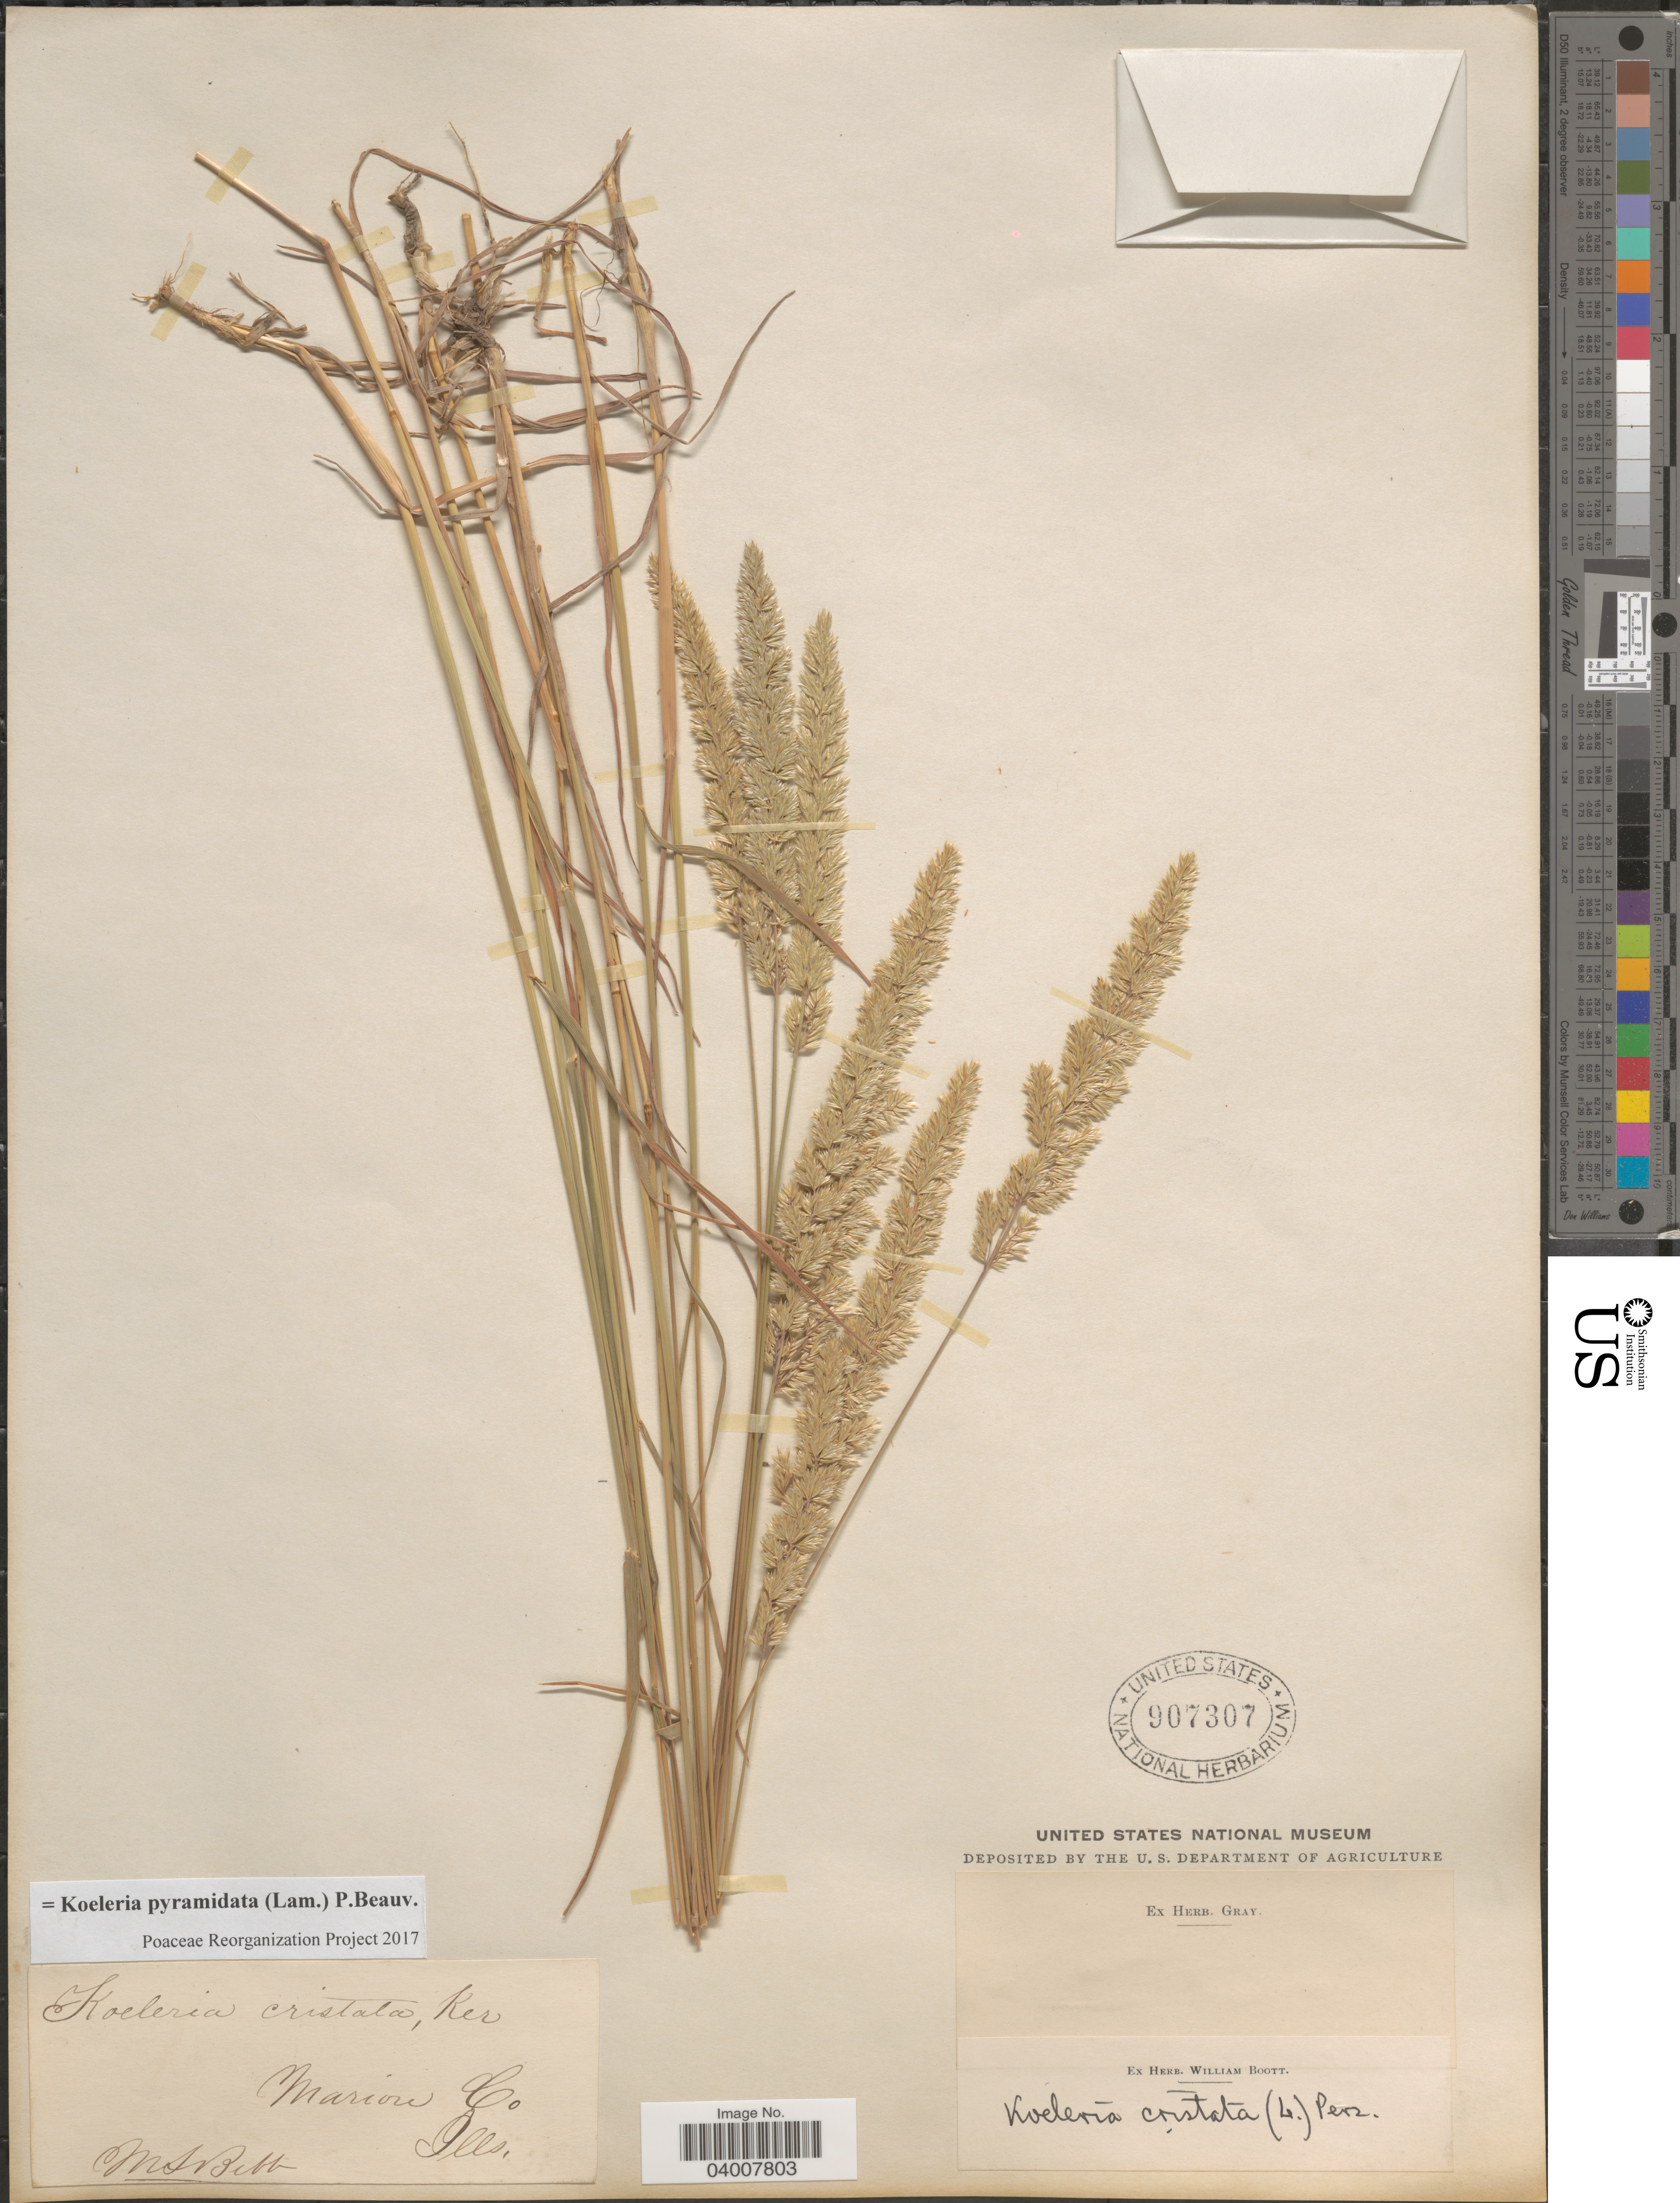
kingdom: Plantae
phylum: Tracheophyta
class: Liliopsida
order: Poales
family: Poaceae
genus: Koeleria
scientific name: Koeleria pyramidata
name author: (Lam.) P. Beauv.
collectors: M. Bebb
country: United States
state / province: Illinois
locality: Marion Co.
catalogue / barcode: US 907307